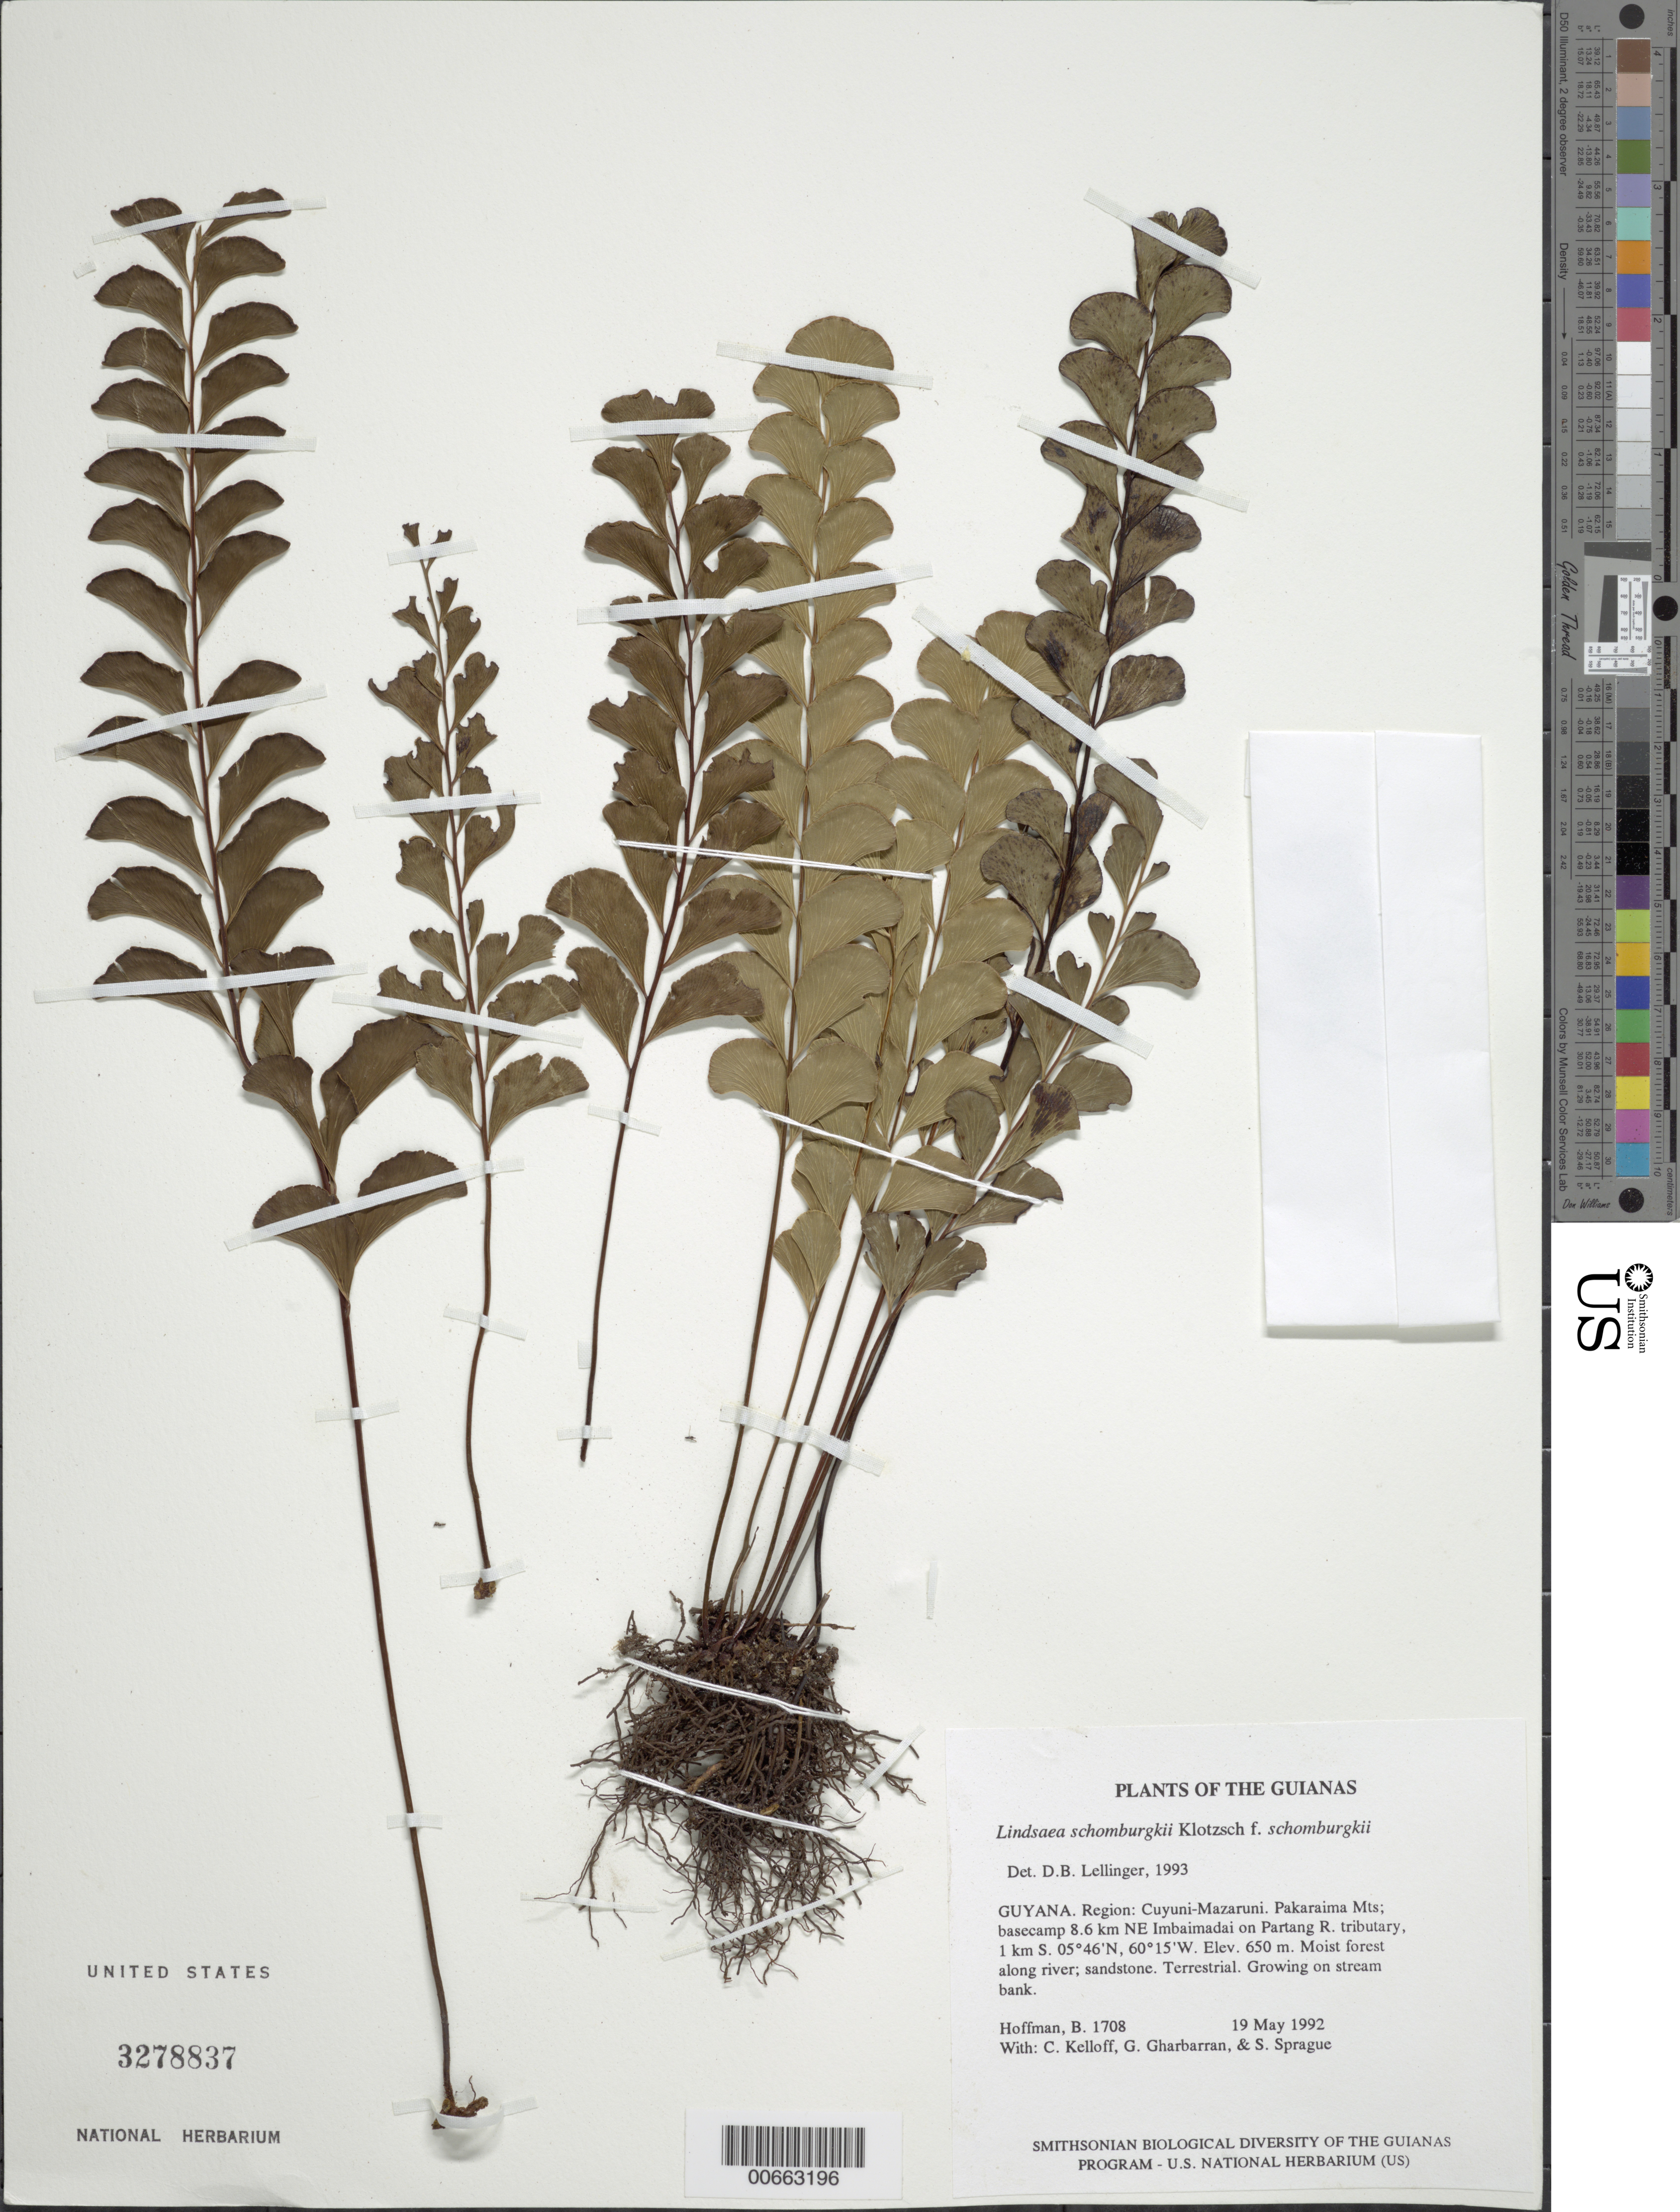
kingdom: Plantae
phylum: Tracheophyta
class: Polypodiopsida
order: Polypodiales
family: Lindsaeaceae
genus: Lindsaea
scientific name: Lindsaea schomburgkii f. schomburgkii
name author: Klotzsch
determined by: Lellinger, David B., (BOT), Smithsonian Institution - National Museum of Natural History (UNITED STATES)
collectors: B. Hoffman, C. L. Kelloff, G. Gharbarran & S. Sprague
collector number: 1708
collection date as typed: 19 May 1992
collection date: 1992-05-19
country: Guyana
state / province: Cuyuni-Mazaruni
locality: Pakaraima Mts; basecamp 8.6 km NE Imbaimadai on Partang River tributary, 1 km S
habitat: Moist forest along river; sandstone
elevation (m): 650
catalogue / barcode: US 3278837